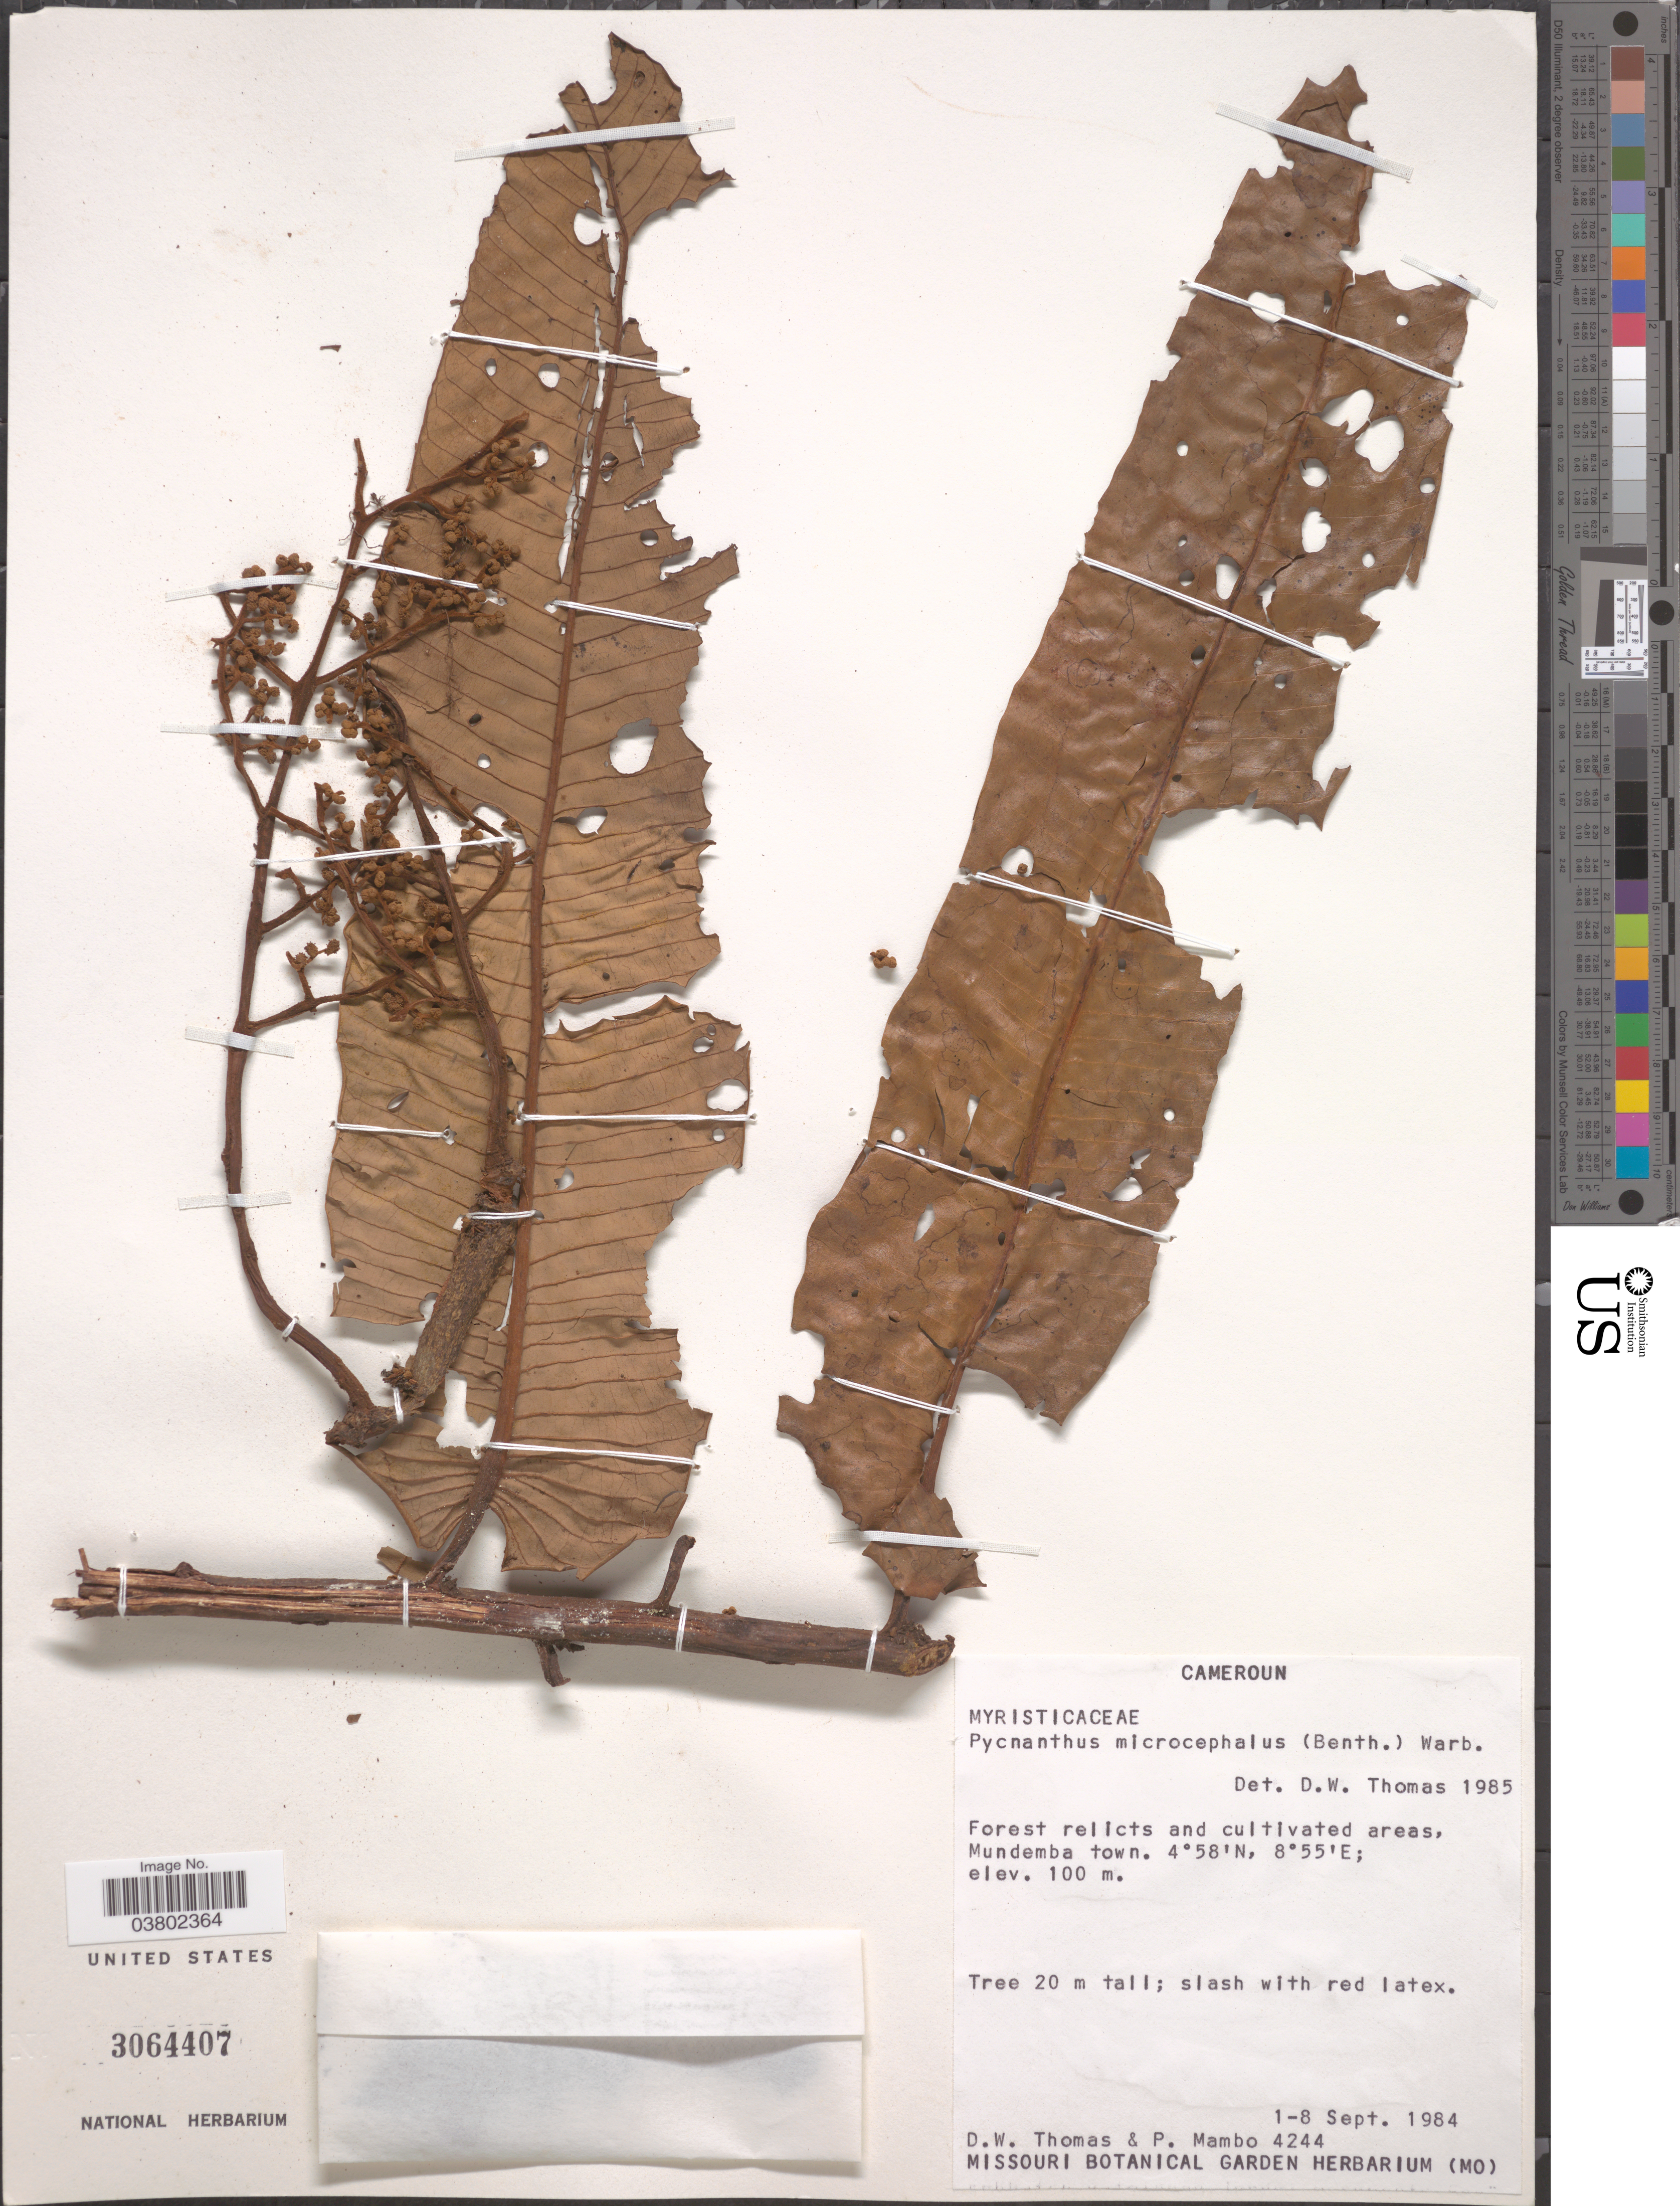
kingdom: Plantae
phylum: Tracheophyta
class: Magnoliopsida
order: Magnoliales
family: Myristicaceae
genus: Pycnanthus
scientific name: Pycnanthus microcephalus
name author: (Benth.) Warb.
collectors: D. W. Thomas & P. Mambo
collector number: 4244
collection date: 1984-09-01/1984-09-08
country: Cameroon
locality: Mundemba town.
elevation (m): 100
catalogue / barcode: US 3064407